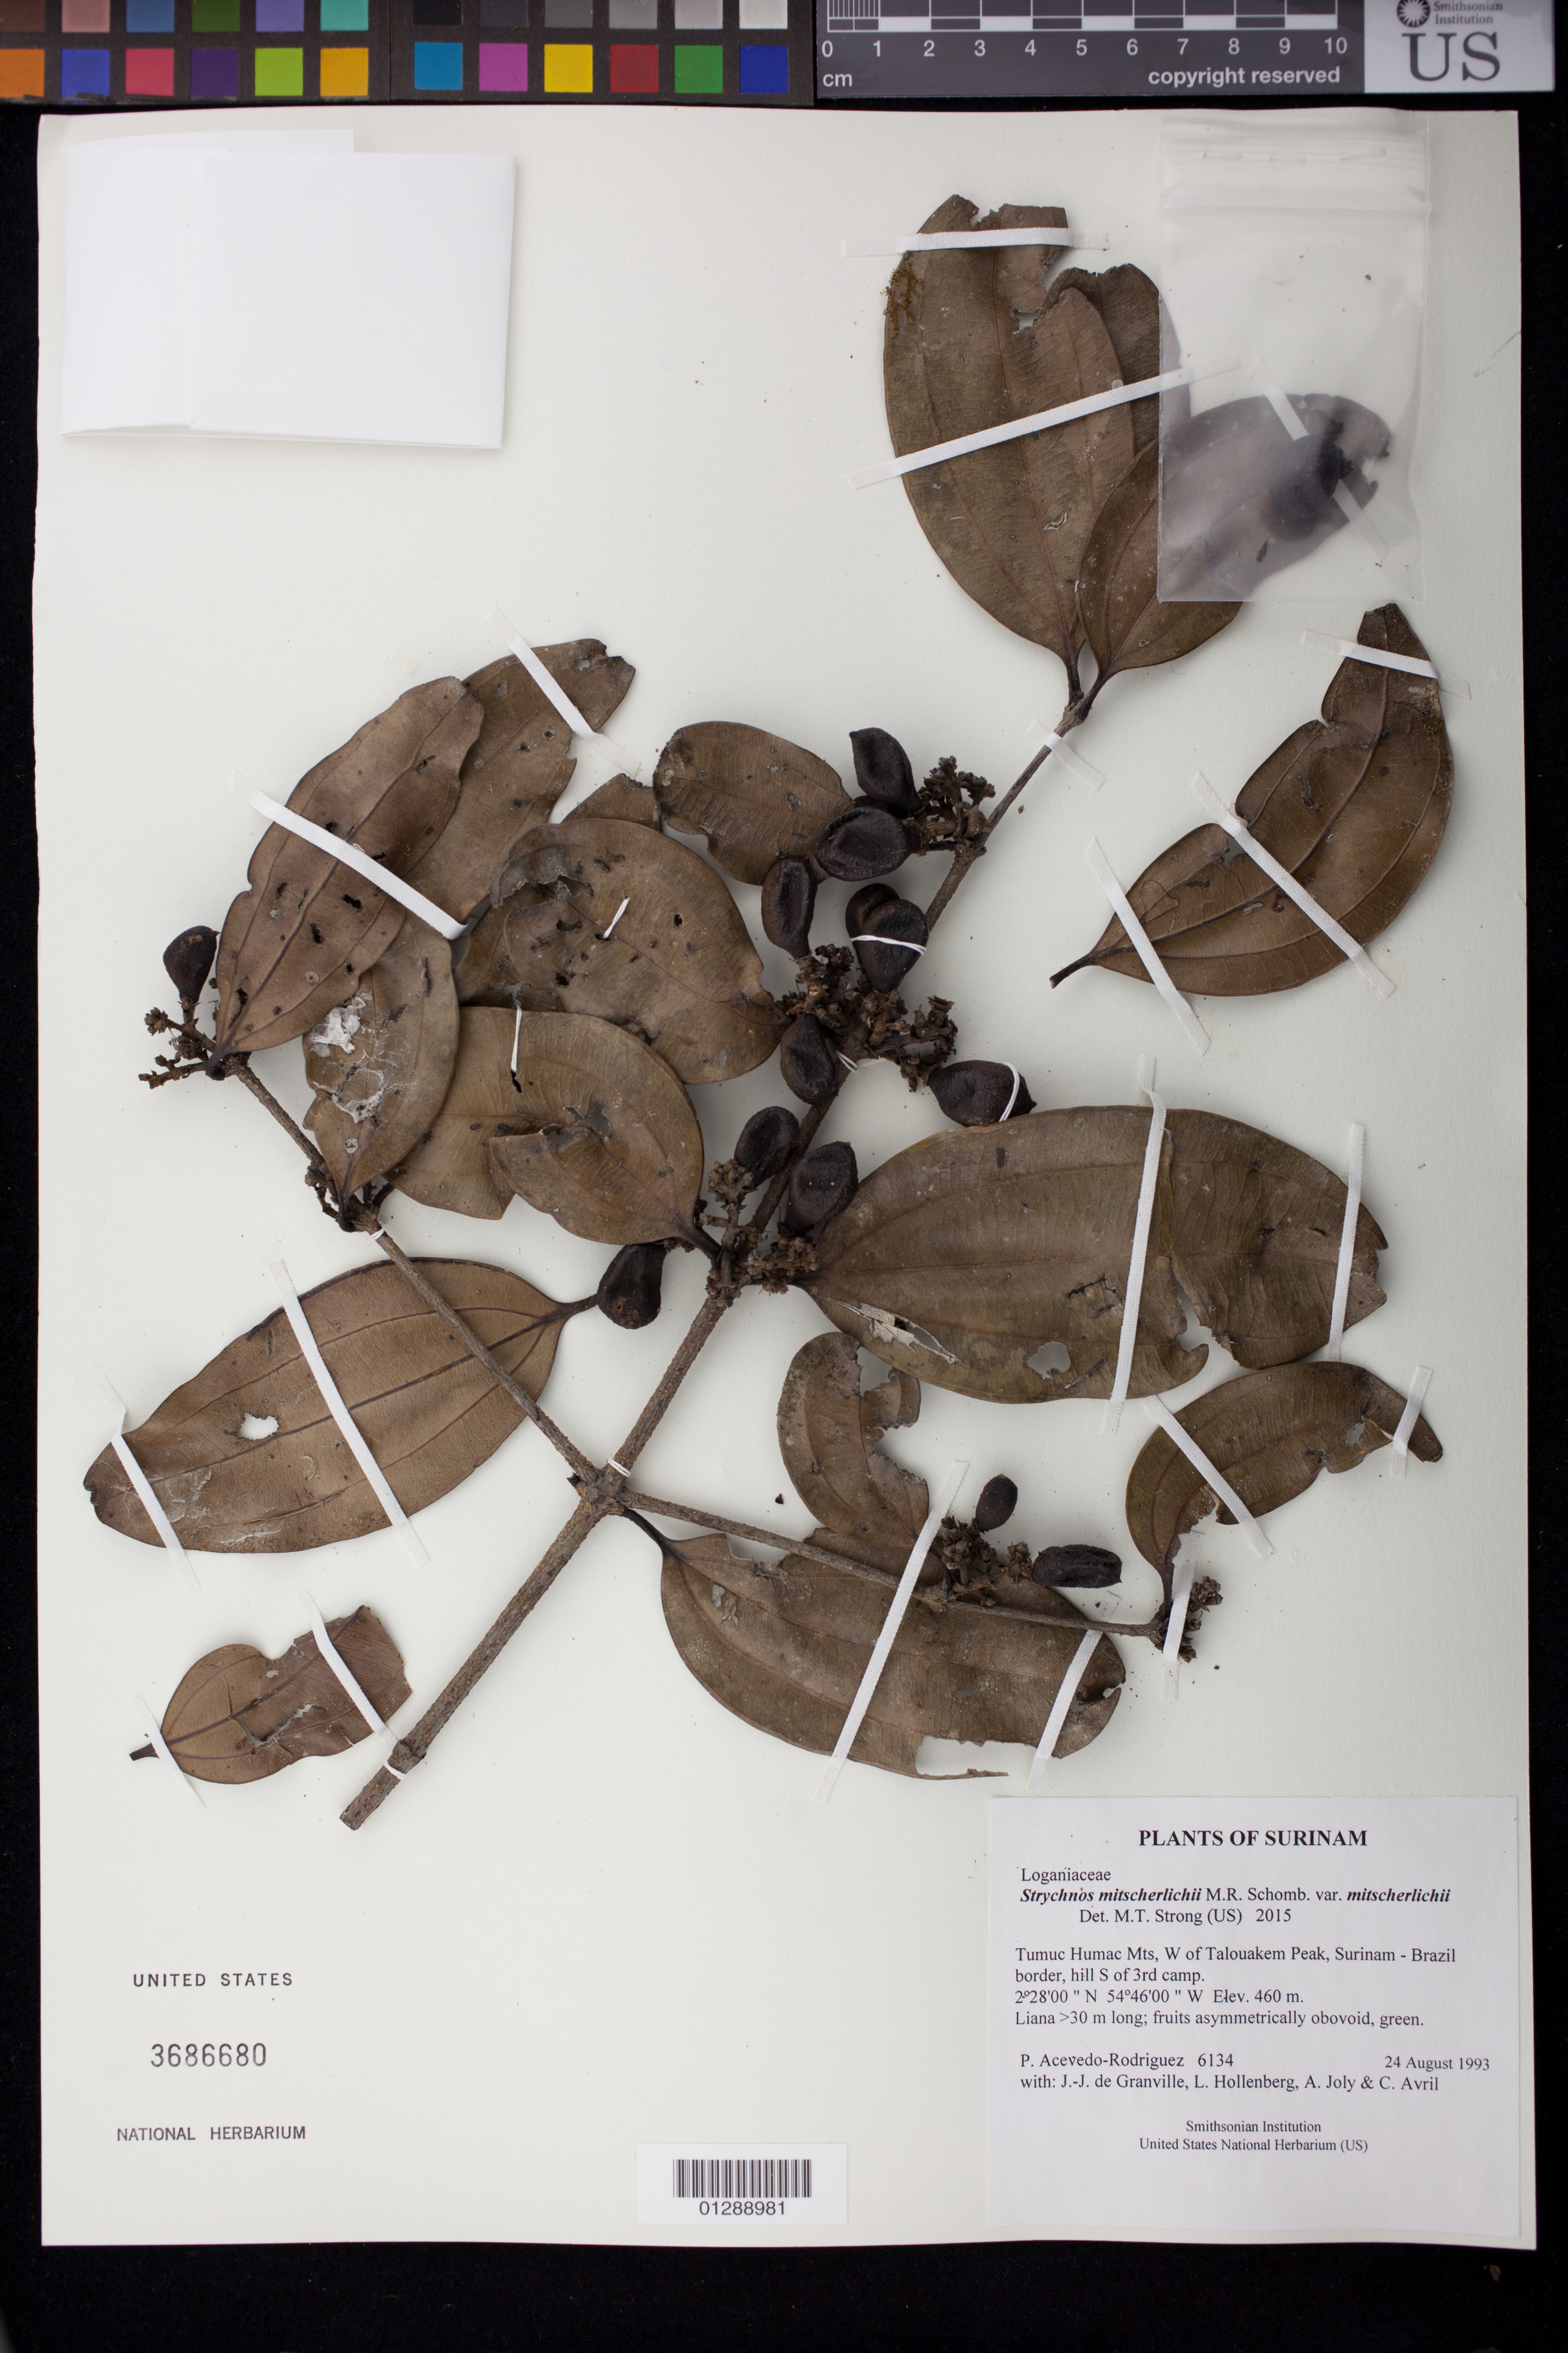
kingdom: Plantae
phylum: Tracheophyta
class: Magnoliopsida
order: Gentianales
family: Loganiaceae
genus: Strychnos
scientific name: Strychnos mitscherlichii var. mitscherlichii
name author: M.R. Schomb.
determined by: Strong, M. T., (US), Smithsonian Institution - National Museum of Natural History (UNITED STATES)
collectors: P. Acevedo-Rodr., J.-J. de Granville, L. Hollenberg, A. Joly & C. Avril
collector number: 6134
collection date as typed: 24 August 1993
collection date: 1993-08-24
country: Suriname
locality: Tumuc Humac Mts, W of Talouakem Peak, Surinam - Brazil border, hill S of 3rd camp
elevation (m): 460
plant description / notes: US, NY, MO, K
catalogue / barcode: US 3686680